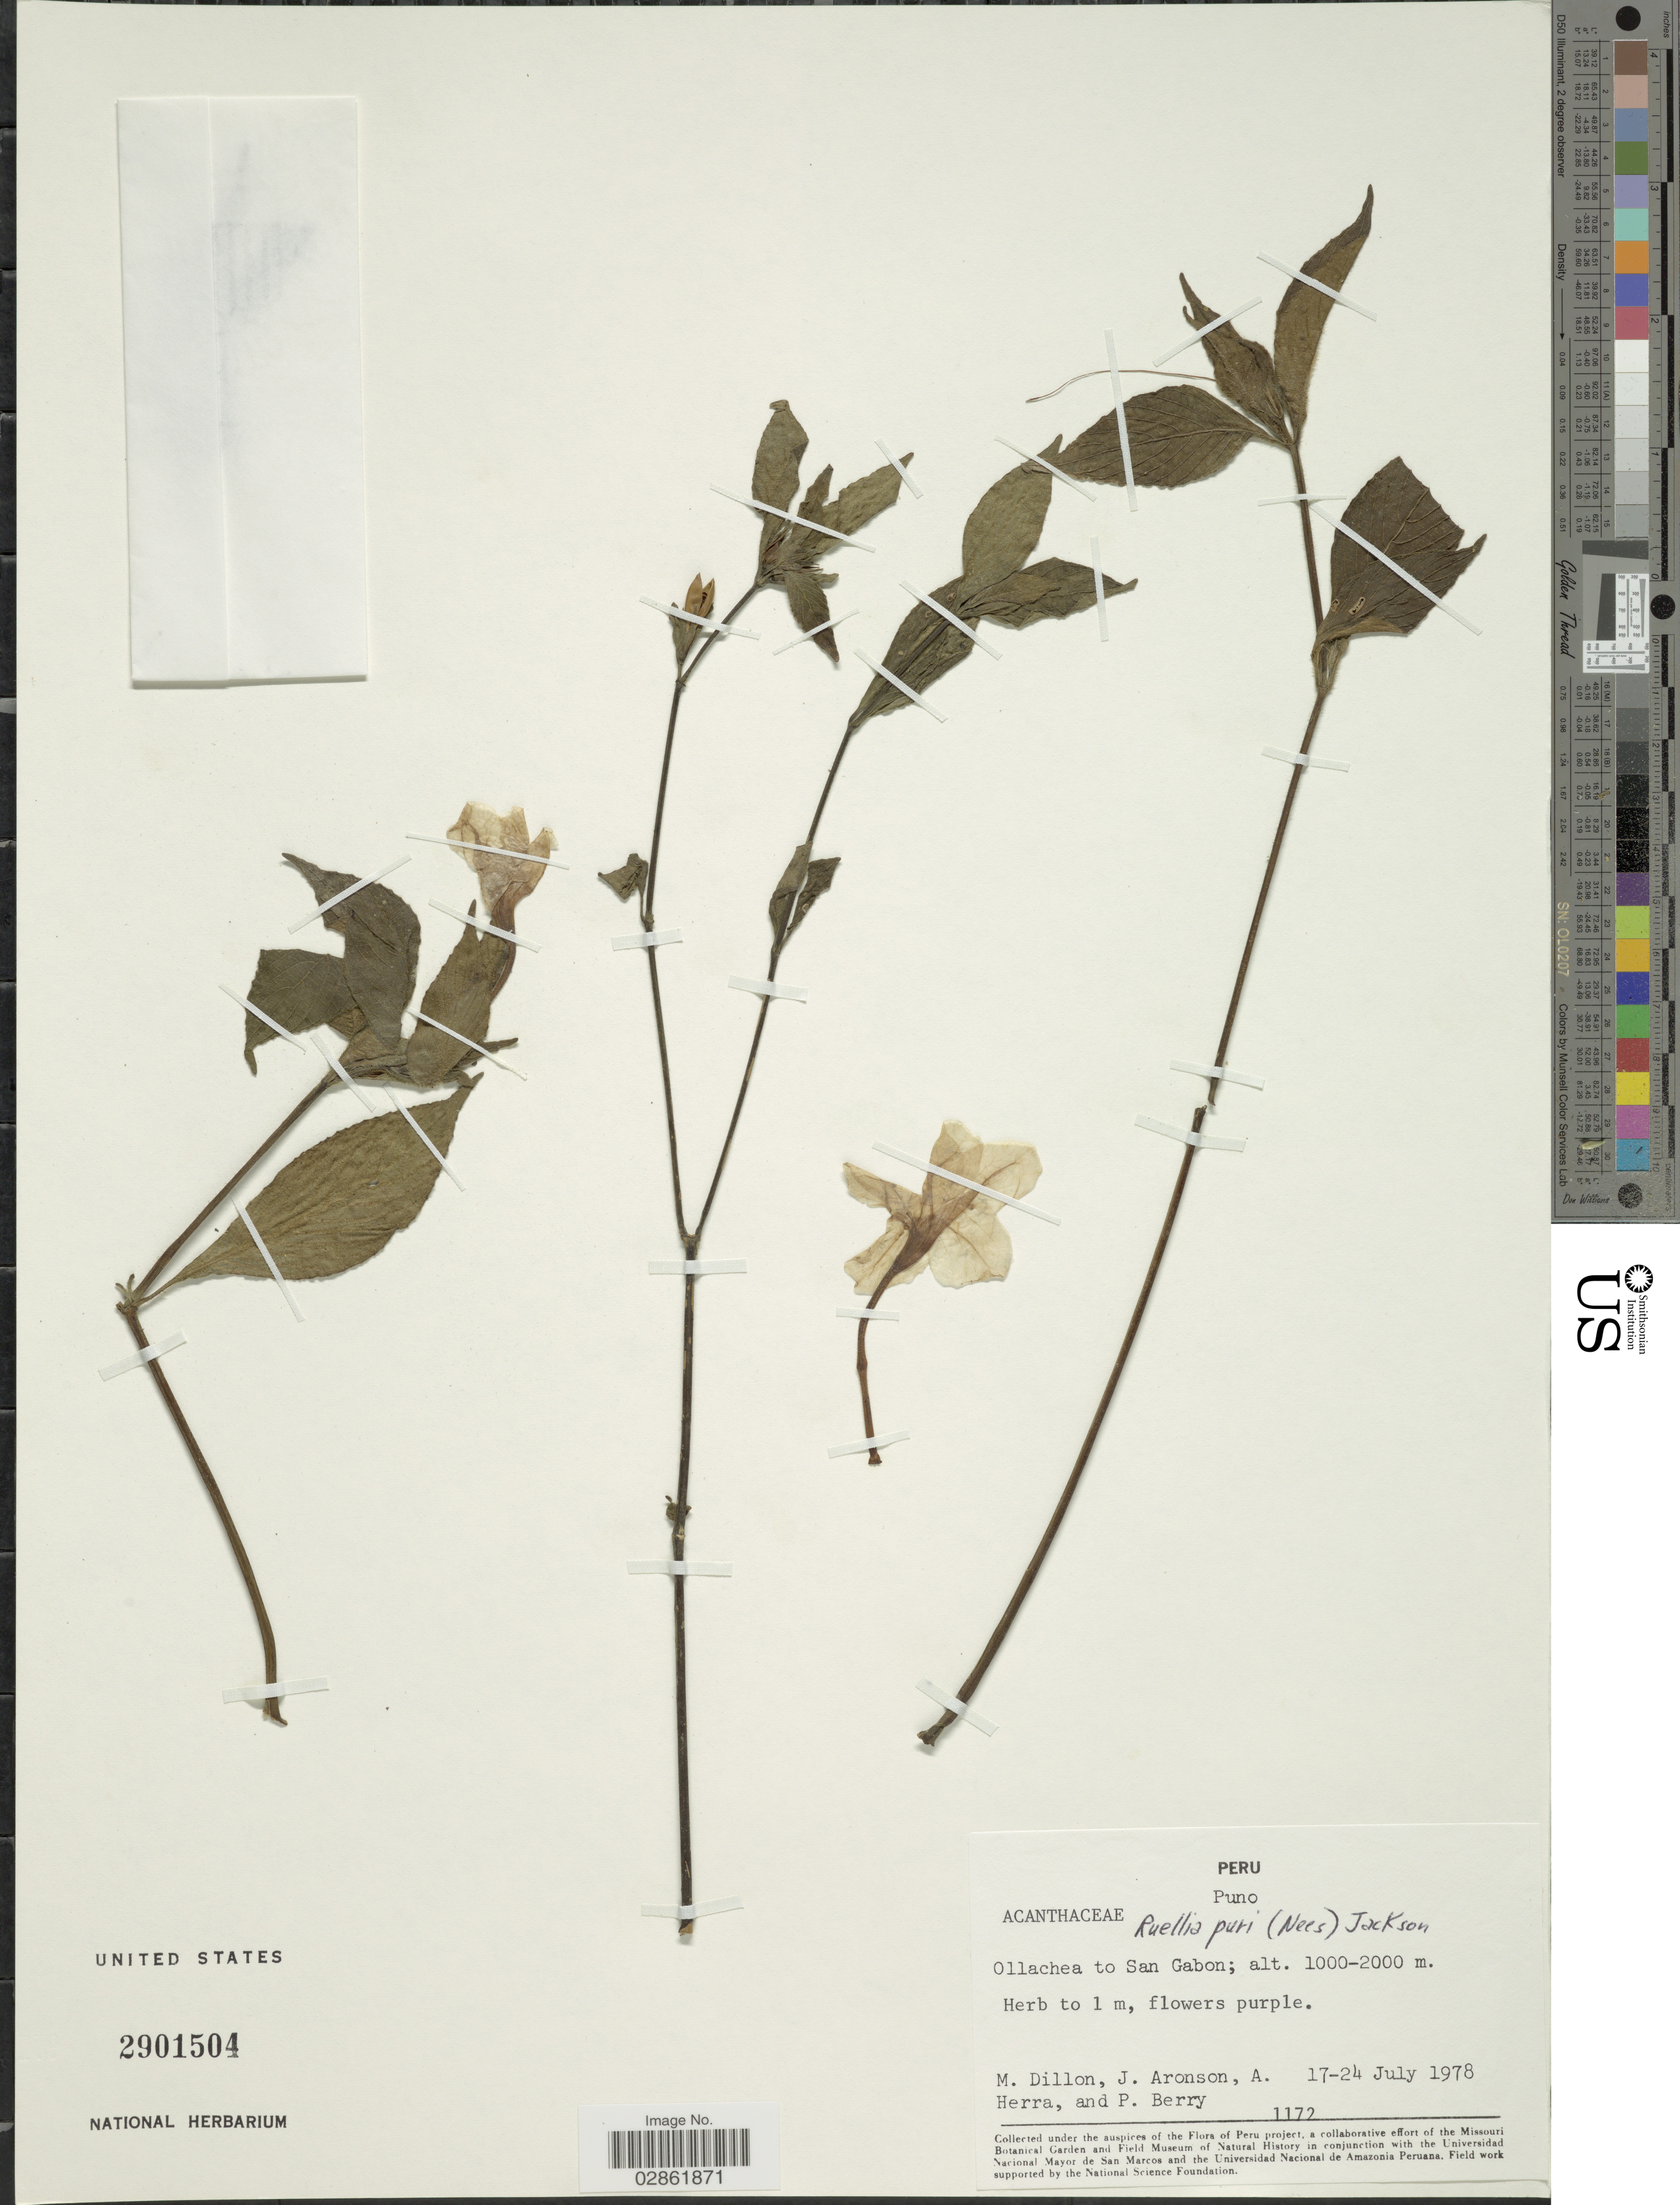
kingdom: Plantae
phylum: Tracheophyta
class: Magnoliopsida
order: Lamiales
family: Acanthaceae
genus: Ruellia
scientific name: Ruellia puri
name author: Mart. ex Nees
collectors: M. O. Dillon, J. Aronson, A. Herra & P. Berry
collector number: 1172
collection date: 1978-07-17/1978-07-24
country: Peru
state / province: Puno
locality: Ollachea to San Gabon.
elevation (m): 1000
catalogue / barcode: US 2901504